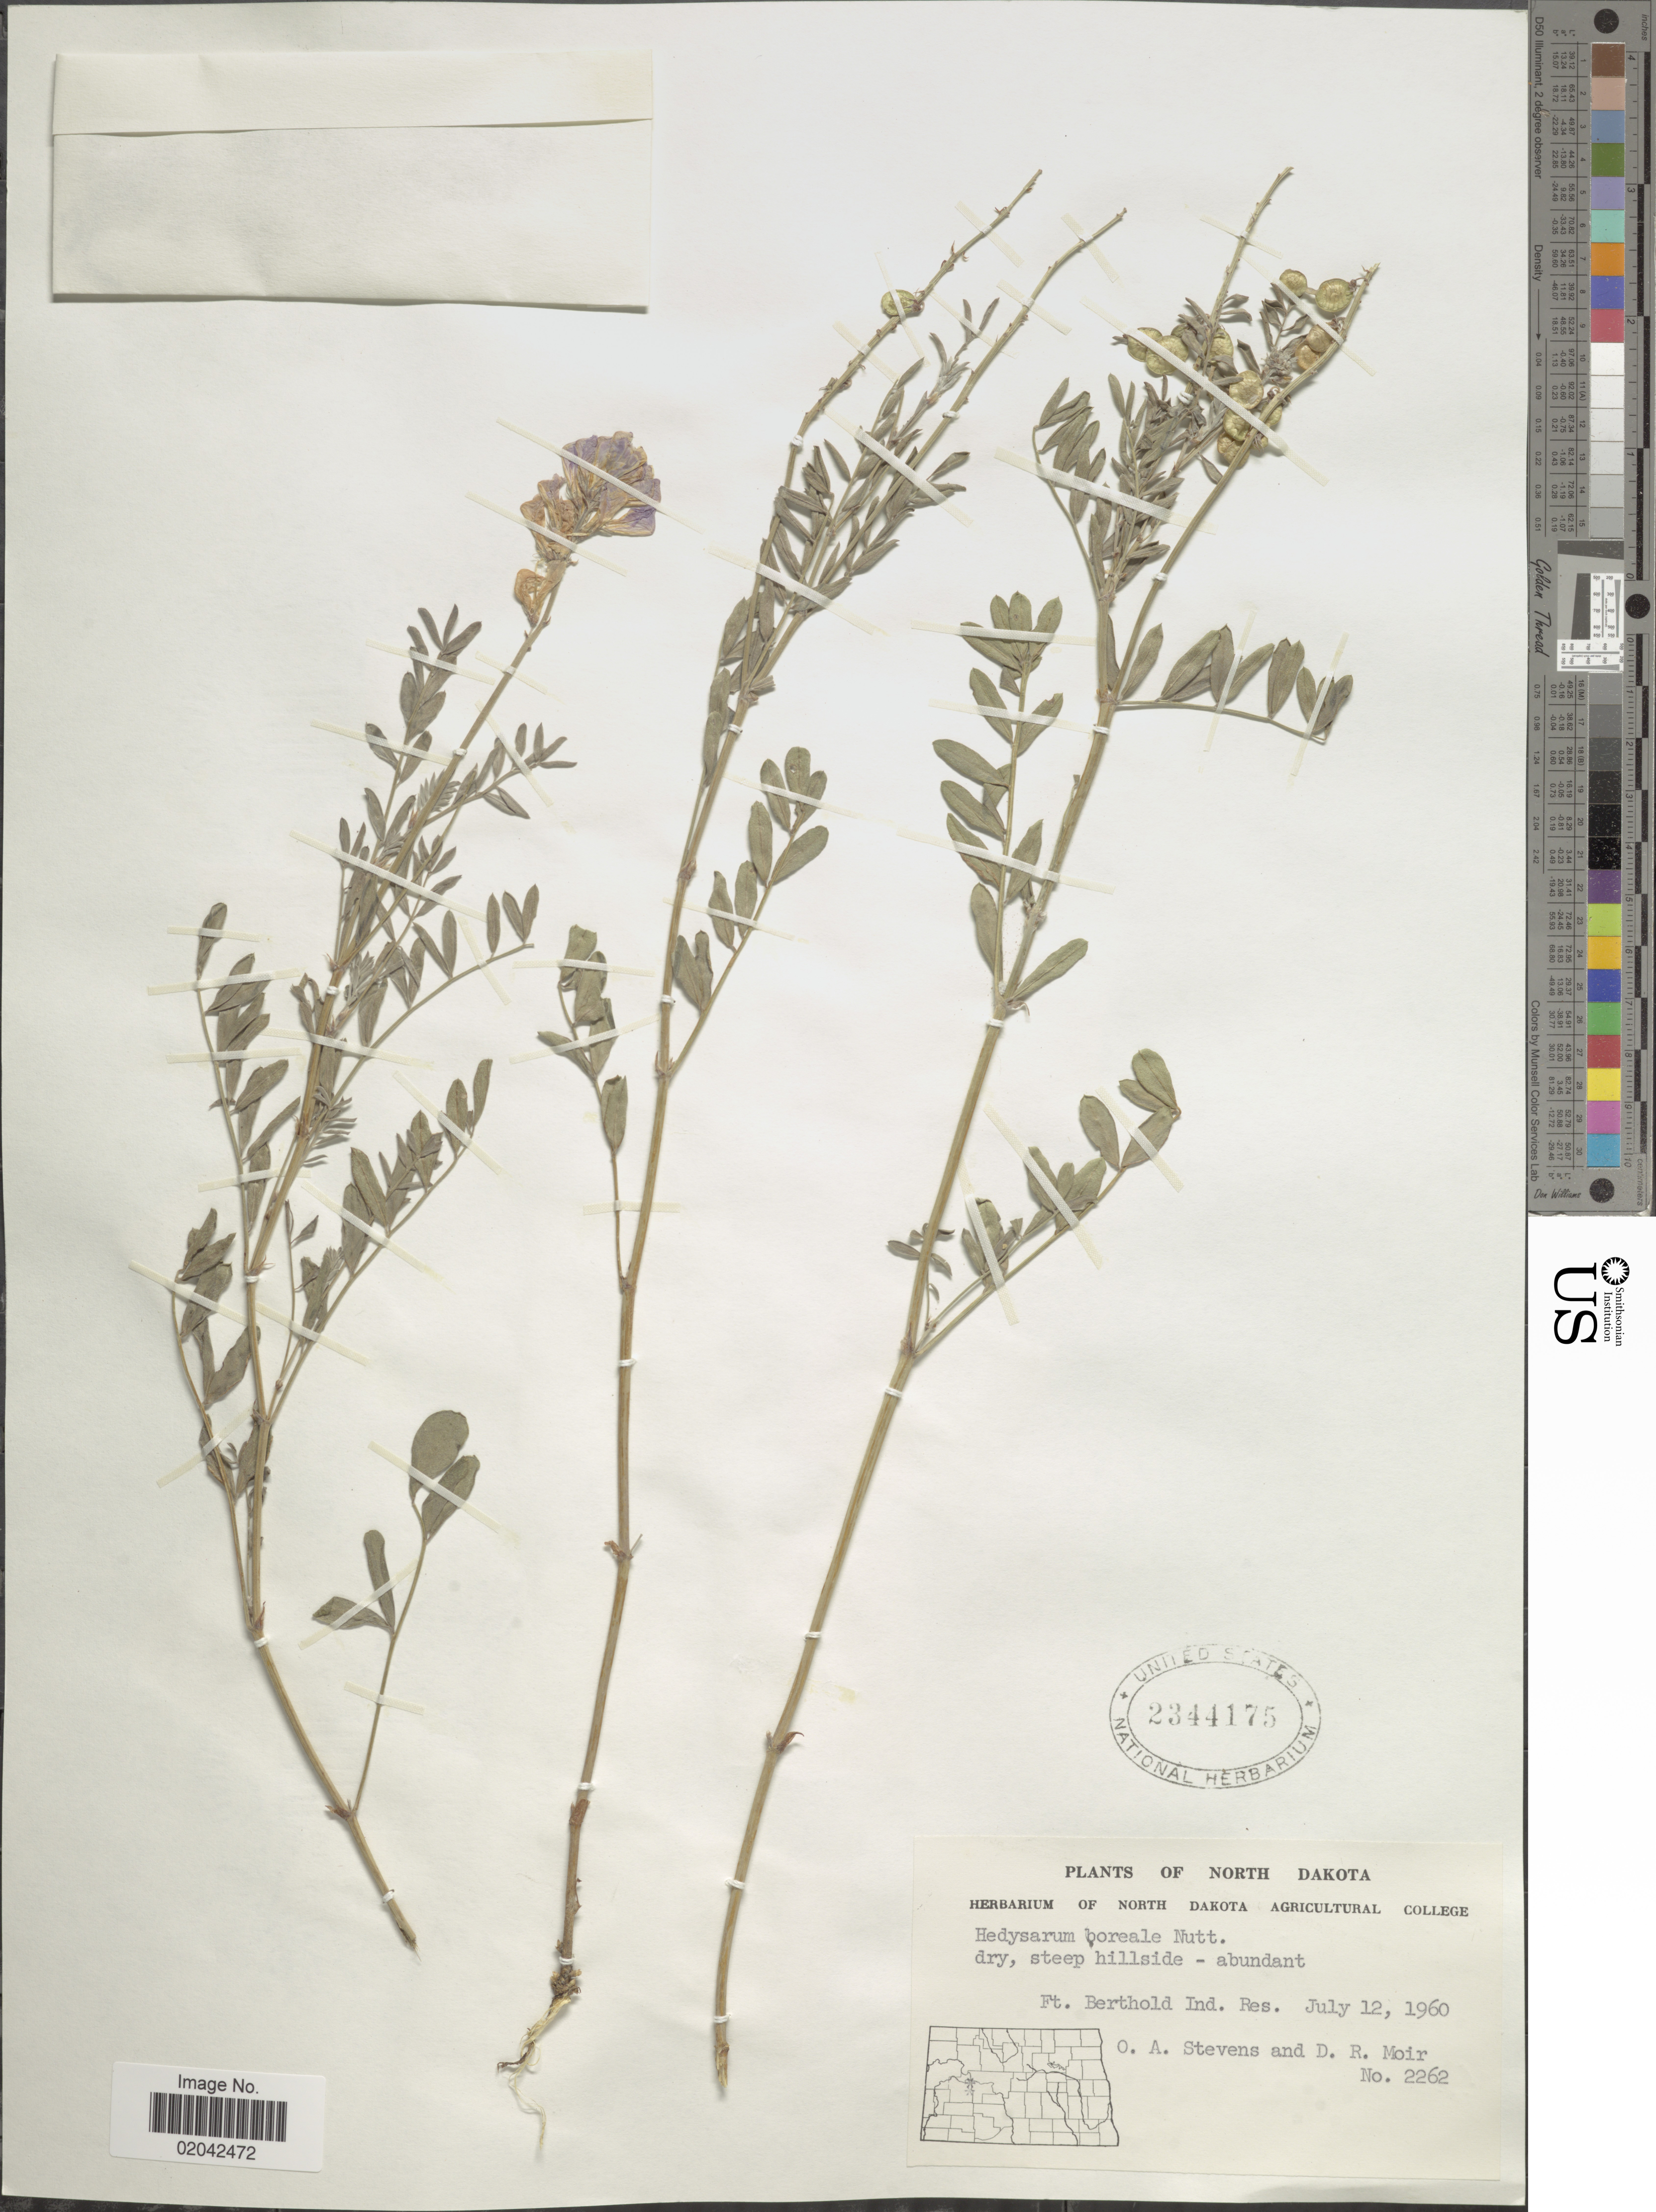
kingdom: Plantae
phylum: Tracheophyta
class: Magnoliopsida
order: Fabales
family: Fabaceae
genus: Hedysarum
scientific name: Hedysarum boreale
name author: Nutt.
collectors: O. A. Stevens & D. Moir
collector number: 2262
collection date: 1960-07-12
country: United States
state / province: North Dakota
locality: Ft. Berthold Ind. Res.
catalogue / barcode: US 2344175